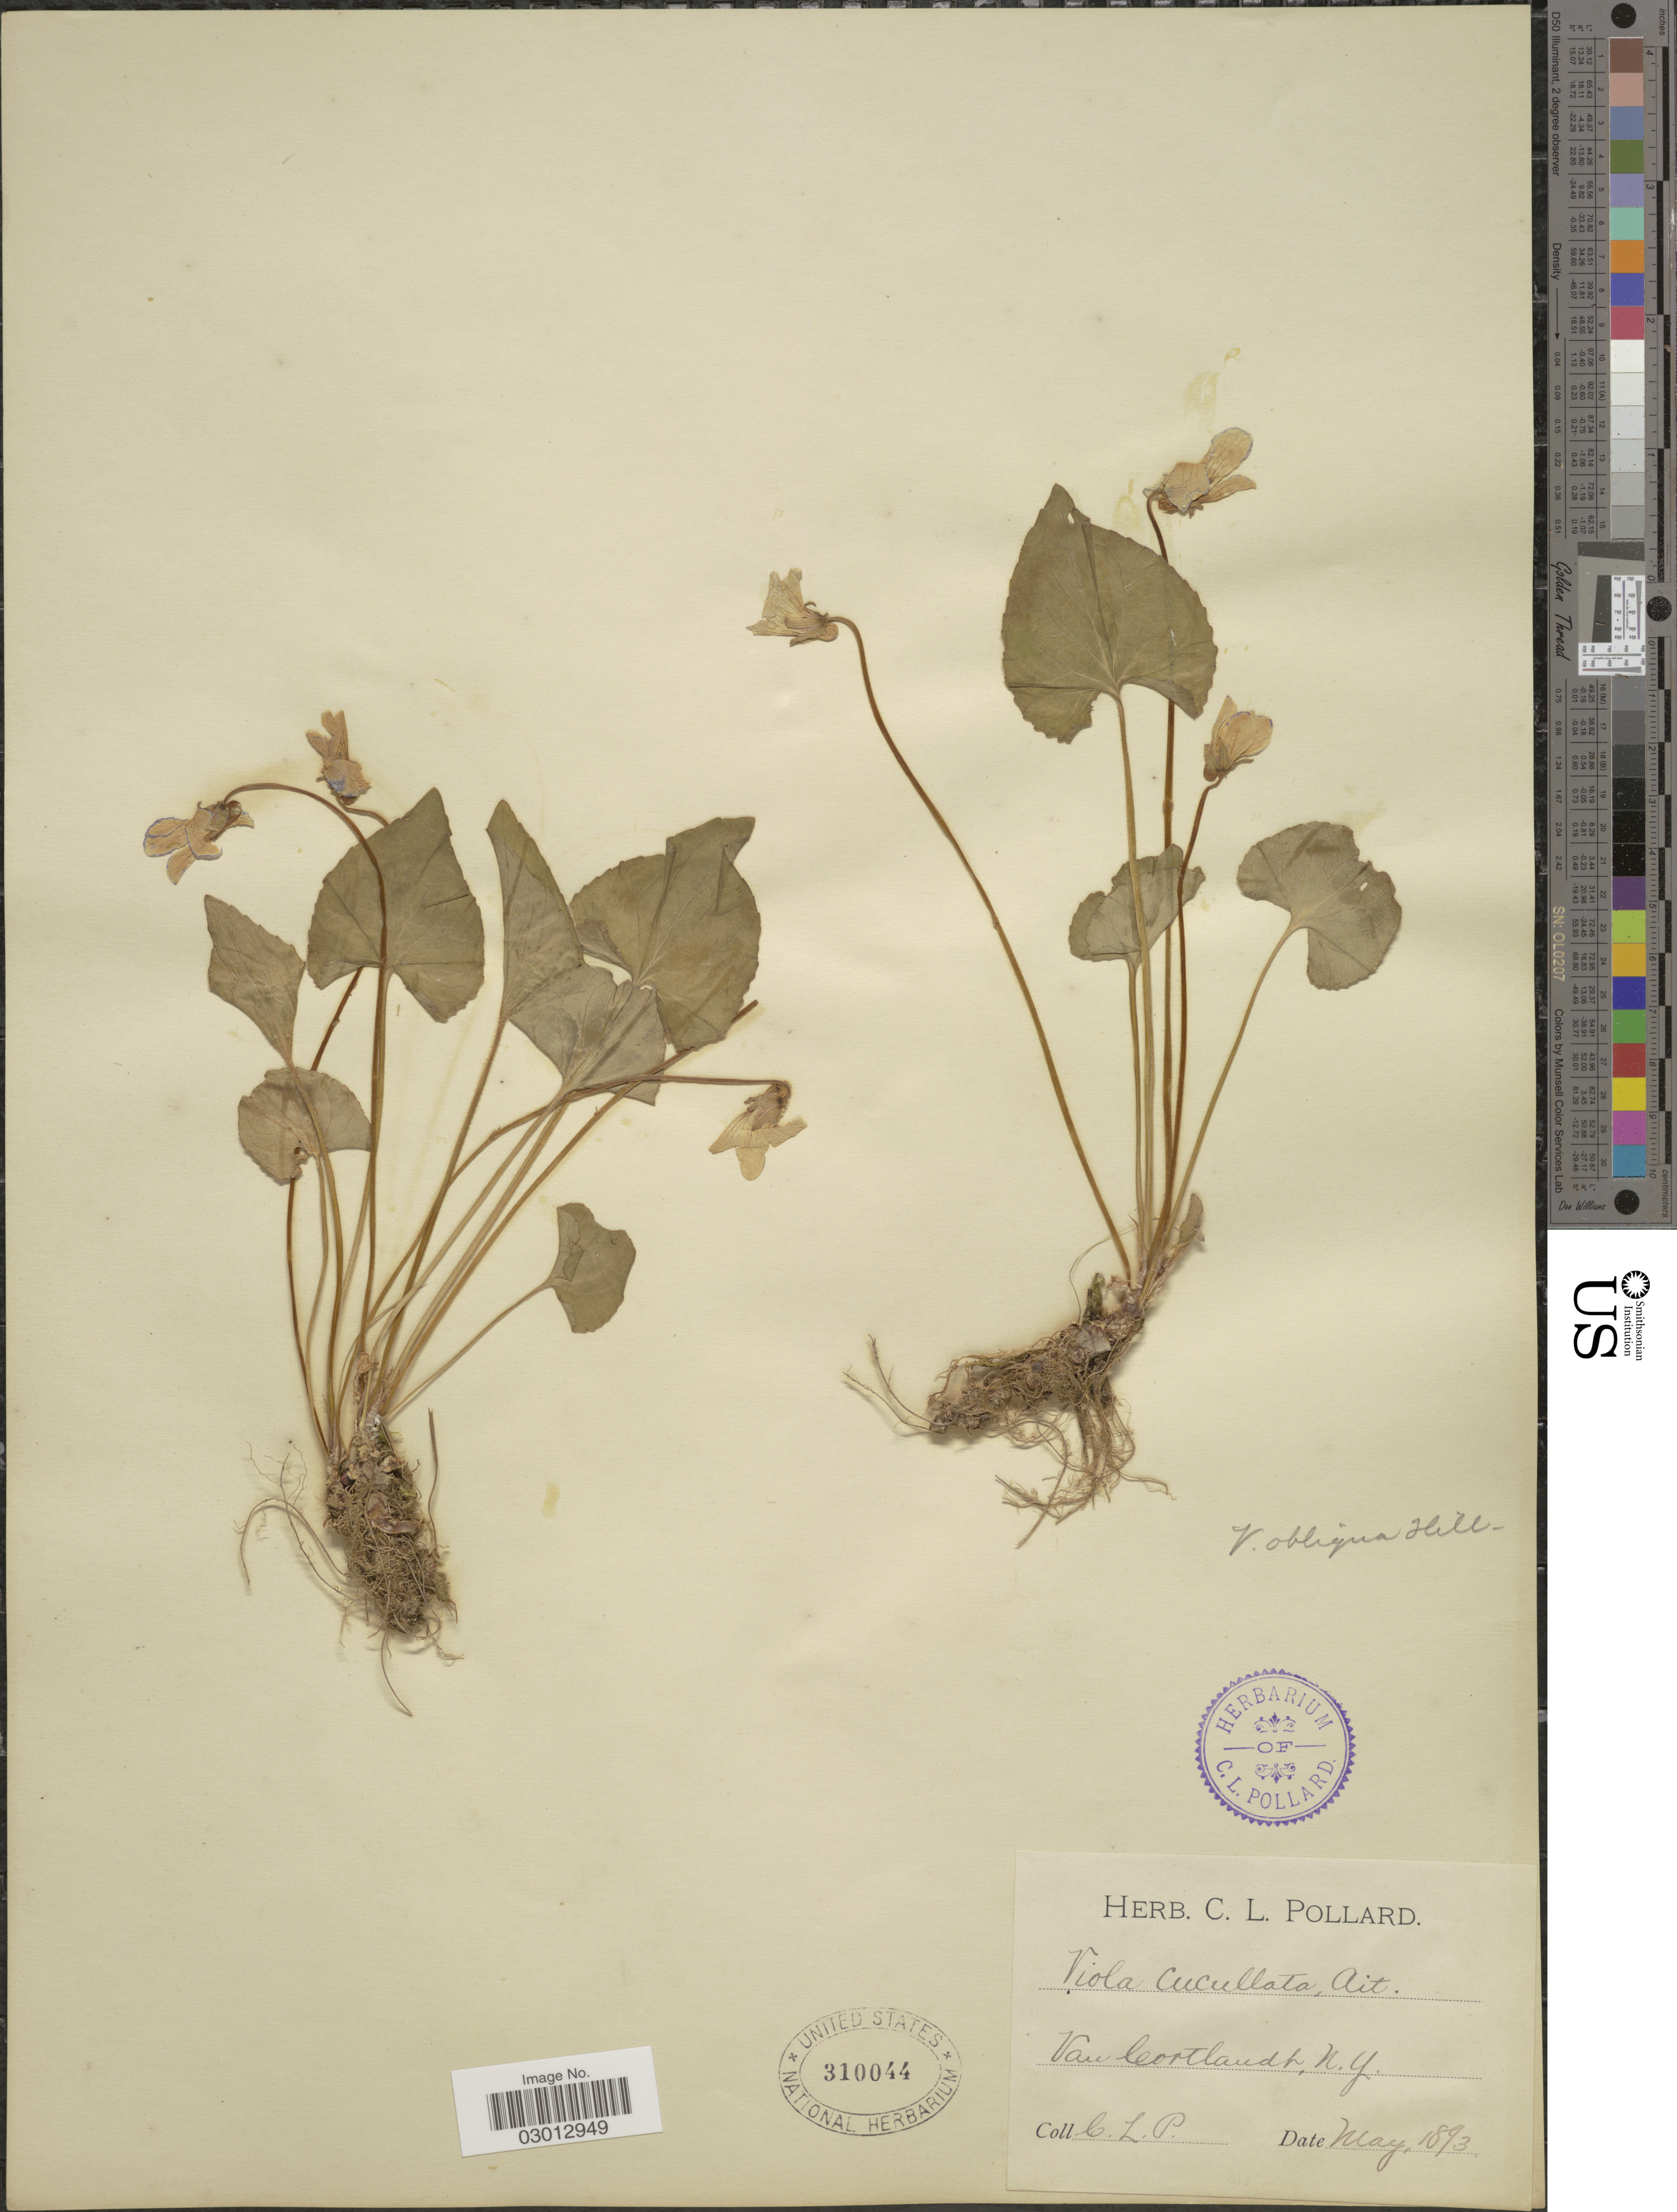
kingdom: Plantae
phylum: Tracheophyta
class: Magnoliopsida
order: Malpighiales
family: Violaceae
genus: Viola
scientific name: Viola papilionacea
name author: Pursh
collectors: C. L. Pollard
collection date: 1893-05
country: United States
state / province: New York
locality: Van Cortlandt. N. Y.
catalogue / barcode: US 310044